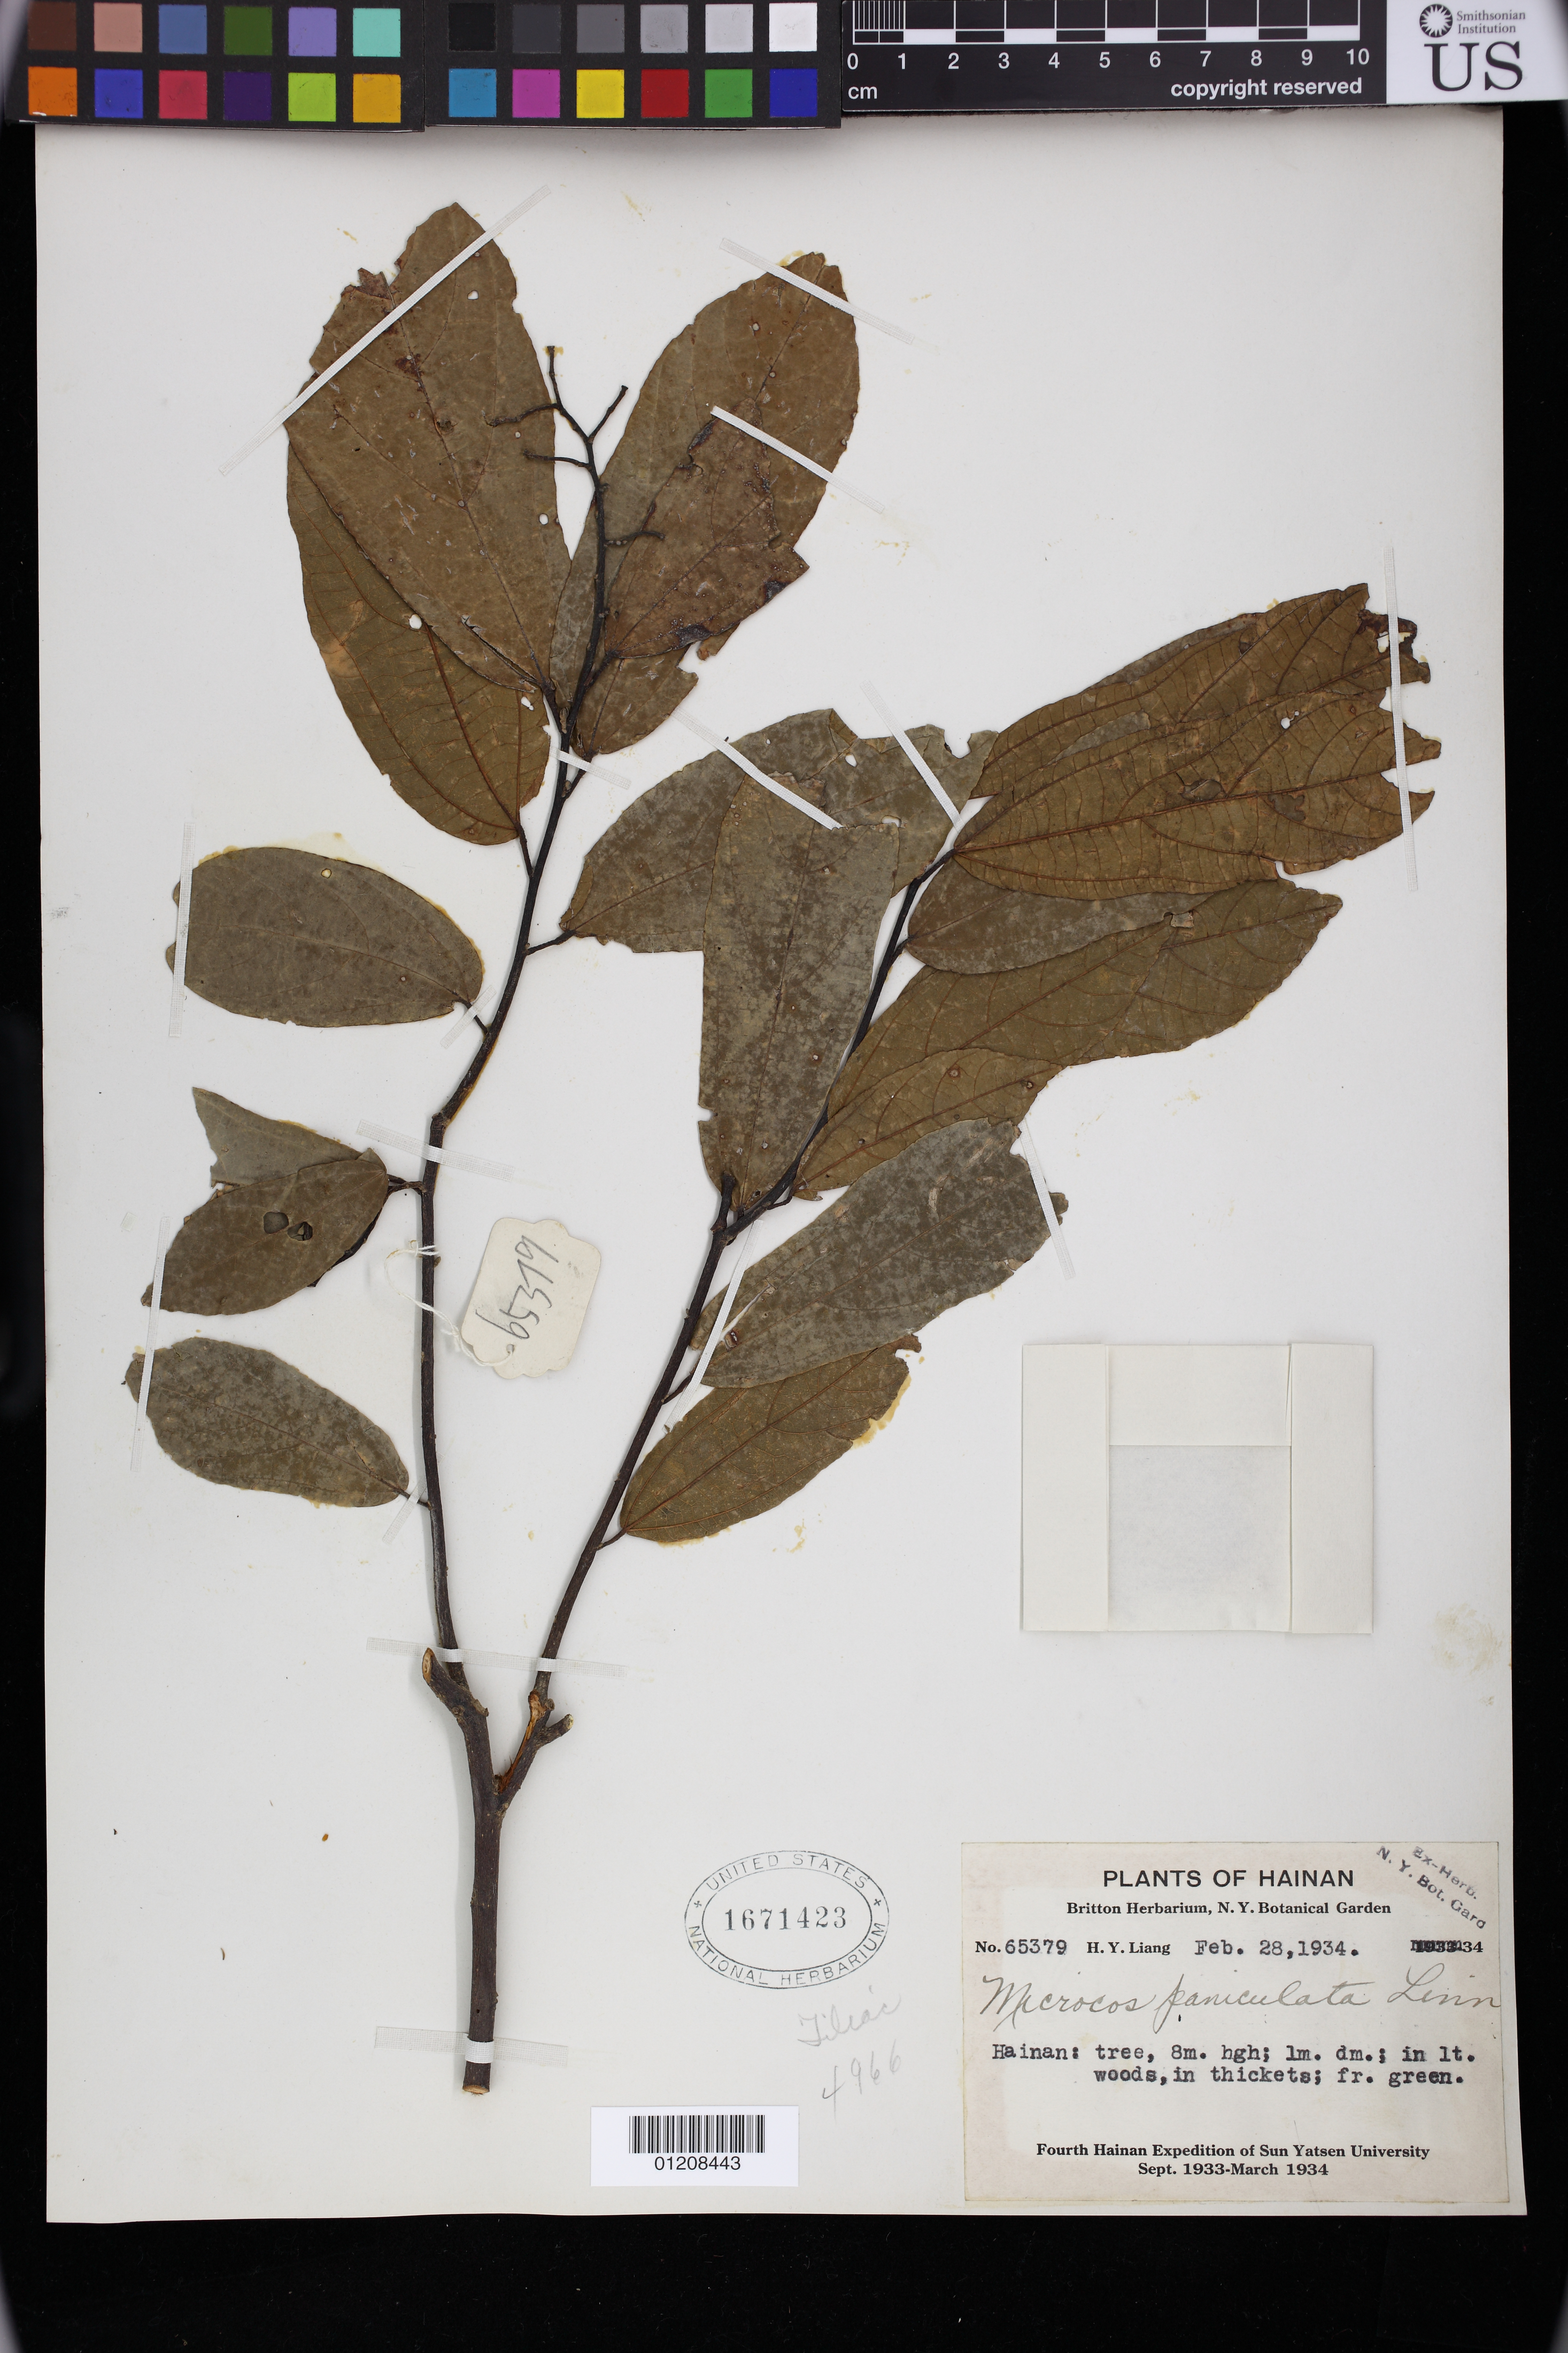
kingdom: Plantae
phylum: Tracheophyta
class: Magnoliopsida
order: Malvales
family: Malvaceae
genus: Microcos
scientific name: Microcos paniculata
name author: L.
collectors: H. Y. Liang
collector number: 65379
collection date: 1934-02-28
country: China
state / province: Hainan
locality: Hainan:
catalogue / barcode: US 1671423